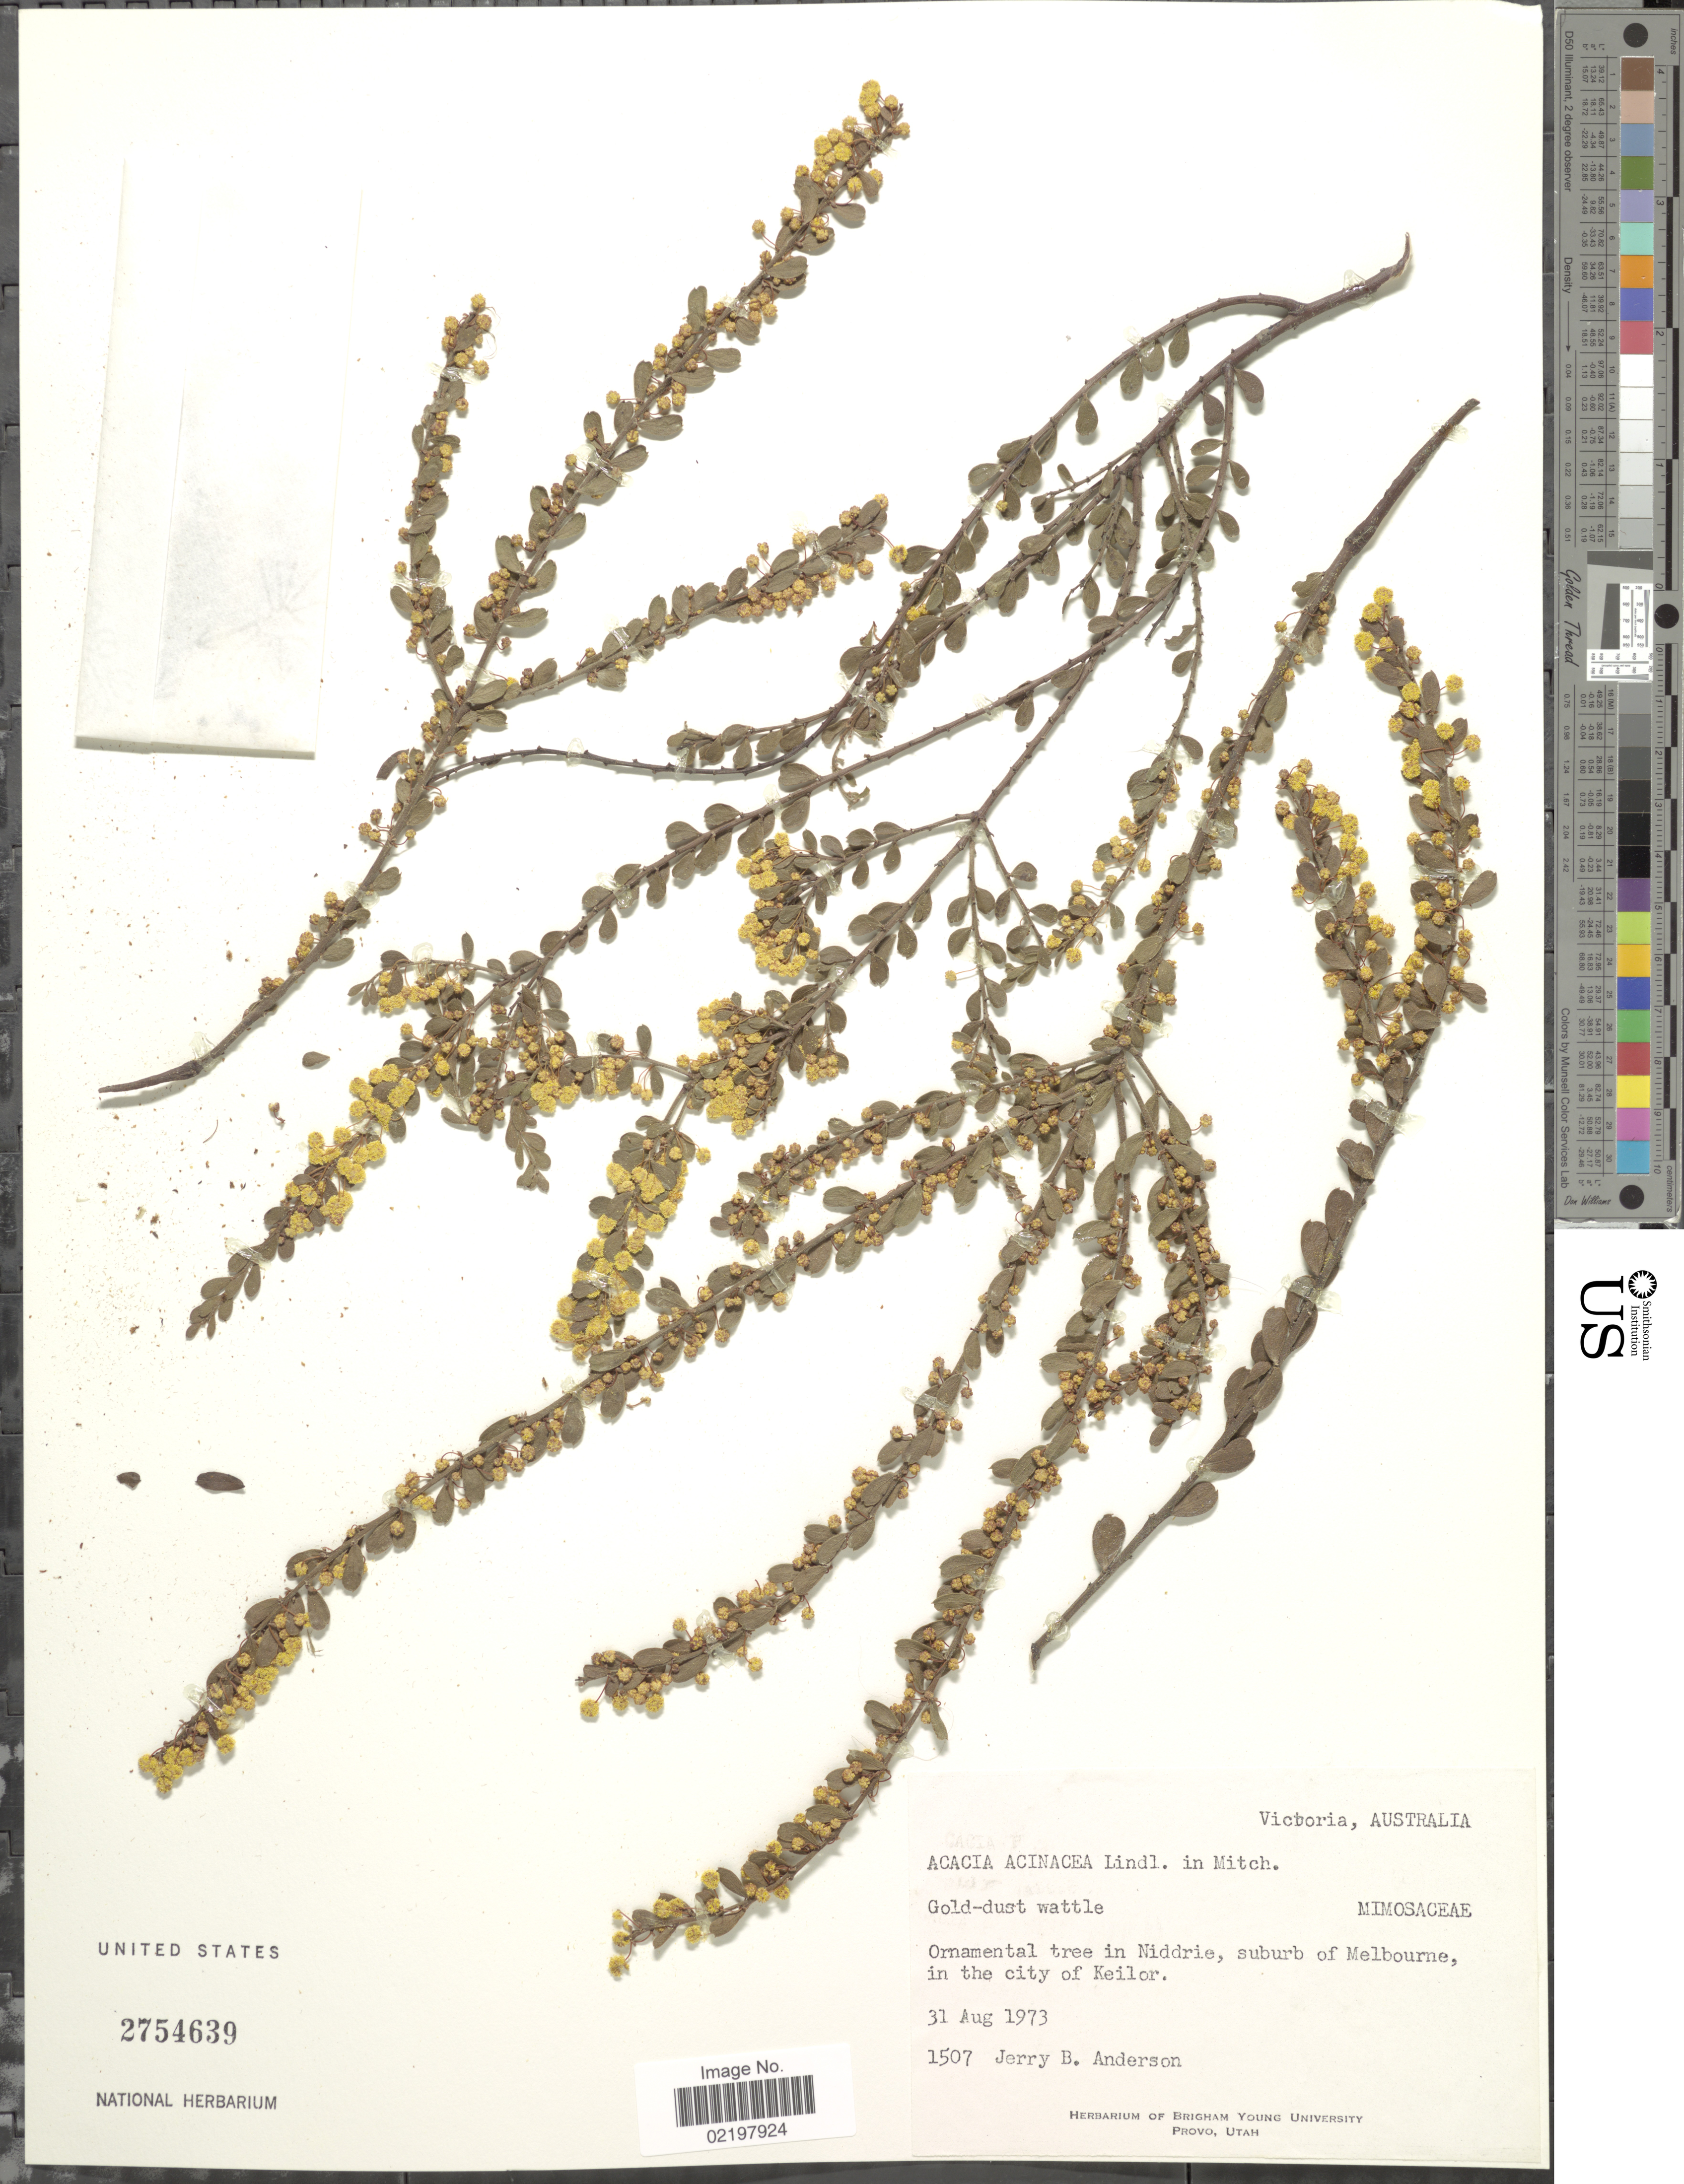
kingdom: Plantae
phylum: Tracheophyta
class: Magnoliopsida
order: Fabales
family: Fabaceae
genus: Acacia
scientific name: Acacia acinacea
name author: Lindl.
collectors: J. B. Anderson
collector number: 1507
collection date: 1973-08-31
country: Australia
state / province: Victoria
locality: Victoria, Ornamental tree in Niddrie, suburb of Melbourne, in the city of Keilor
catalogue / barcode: US 2754639